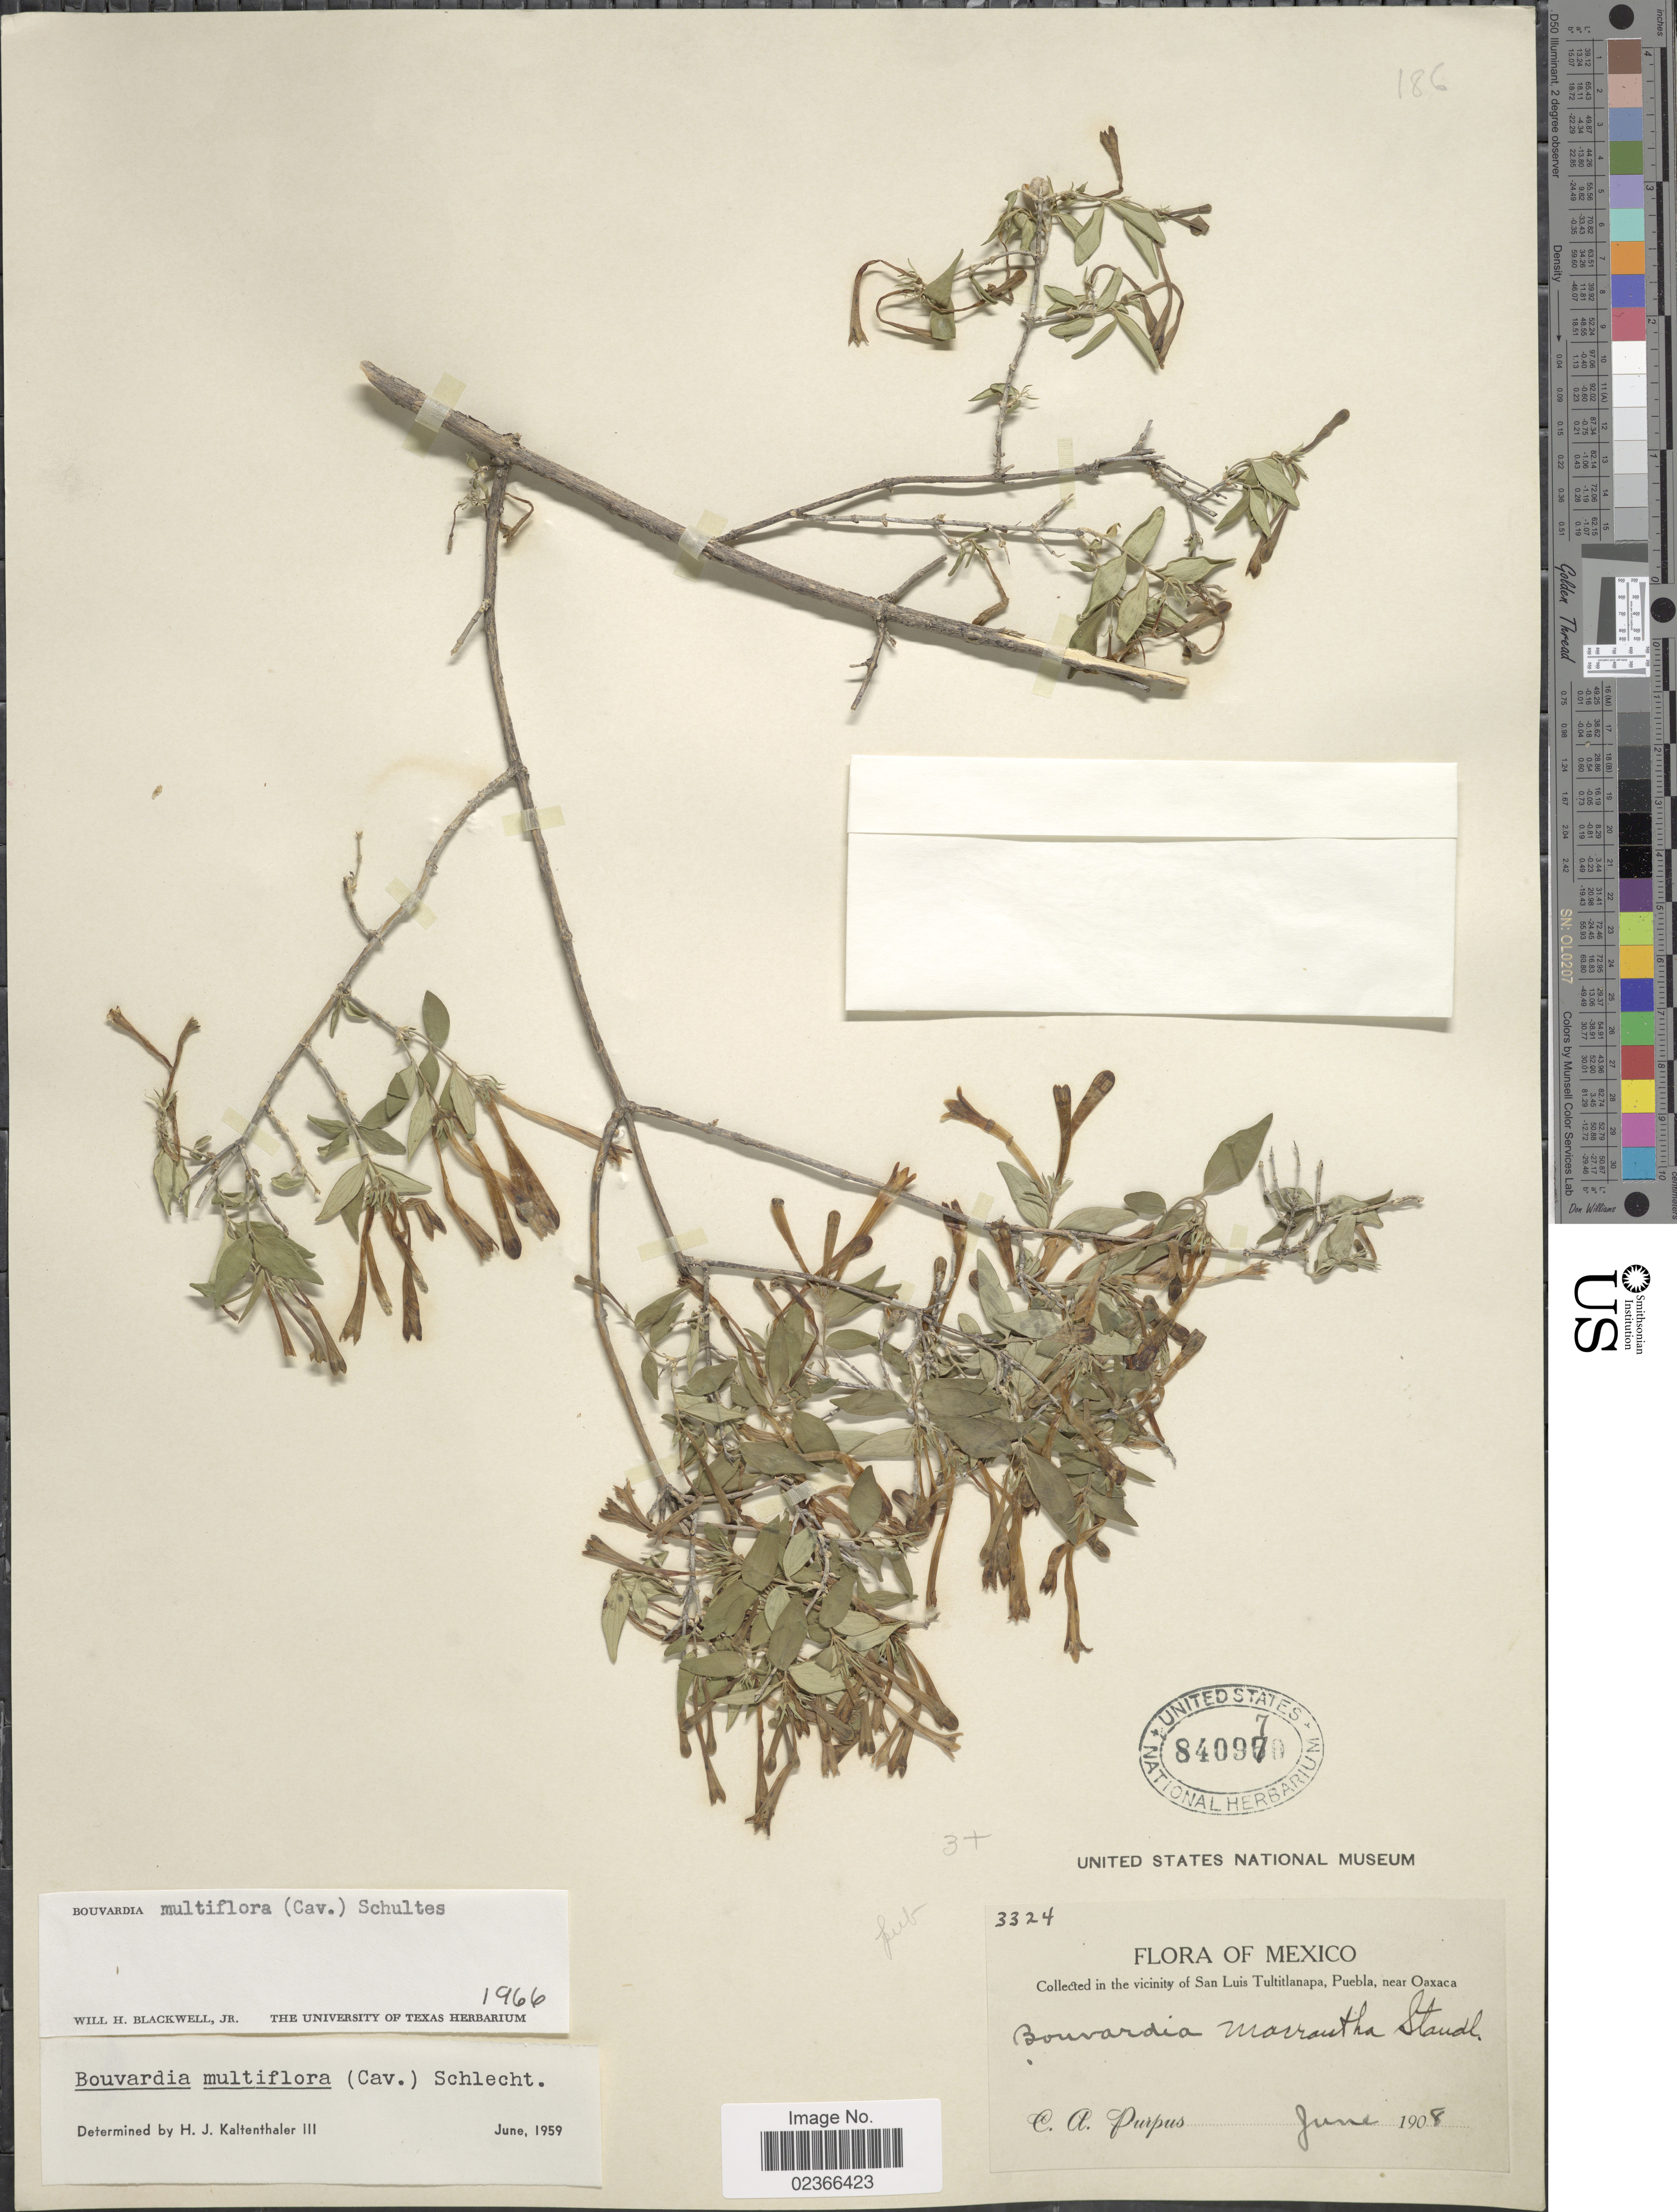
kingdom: Plantae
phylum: Tracheophyta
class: Magnoliopsida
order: Gentianales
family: Rubiaceae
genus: Bouvardia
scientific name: Bouvardia multiflora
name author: (Cav.) Schult.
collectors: C. A. Purpus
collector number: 3324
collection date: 1908-06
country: Mexico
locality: In the vicinity of San Luis Tultitlanapa, Puebla, near Oaxaca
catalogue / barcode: US 840970